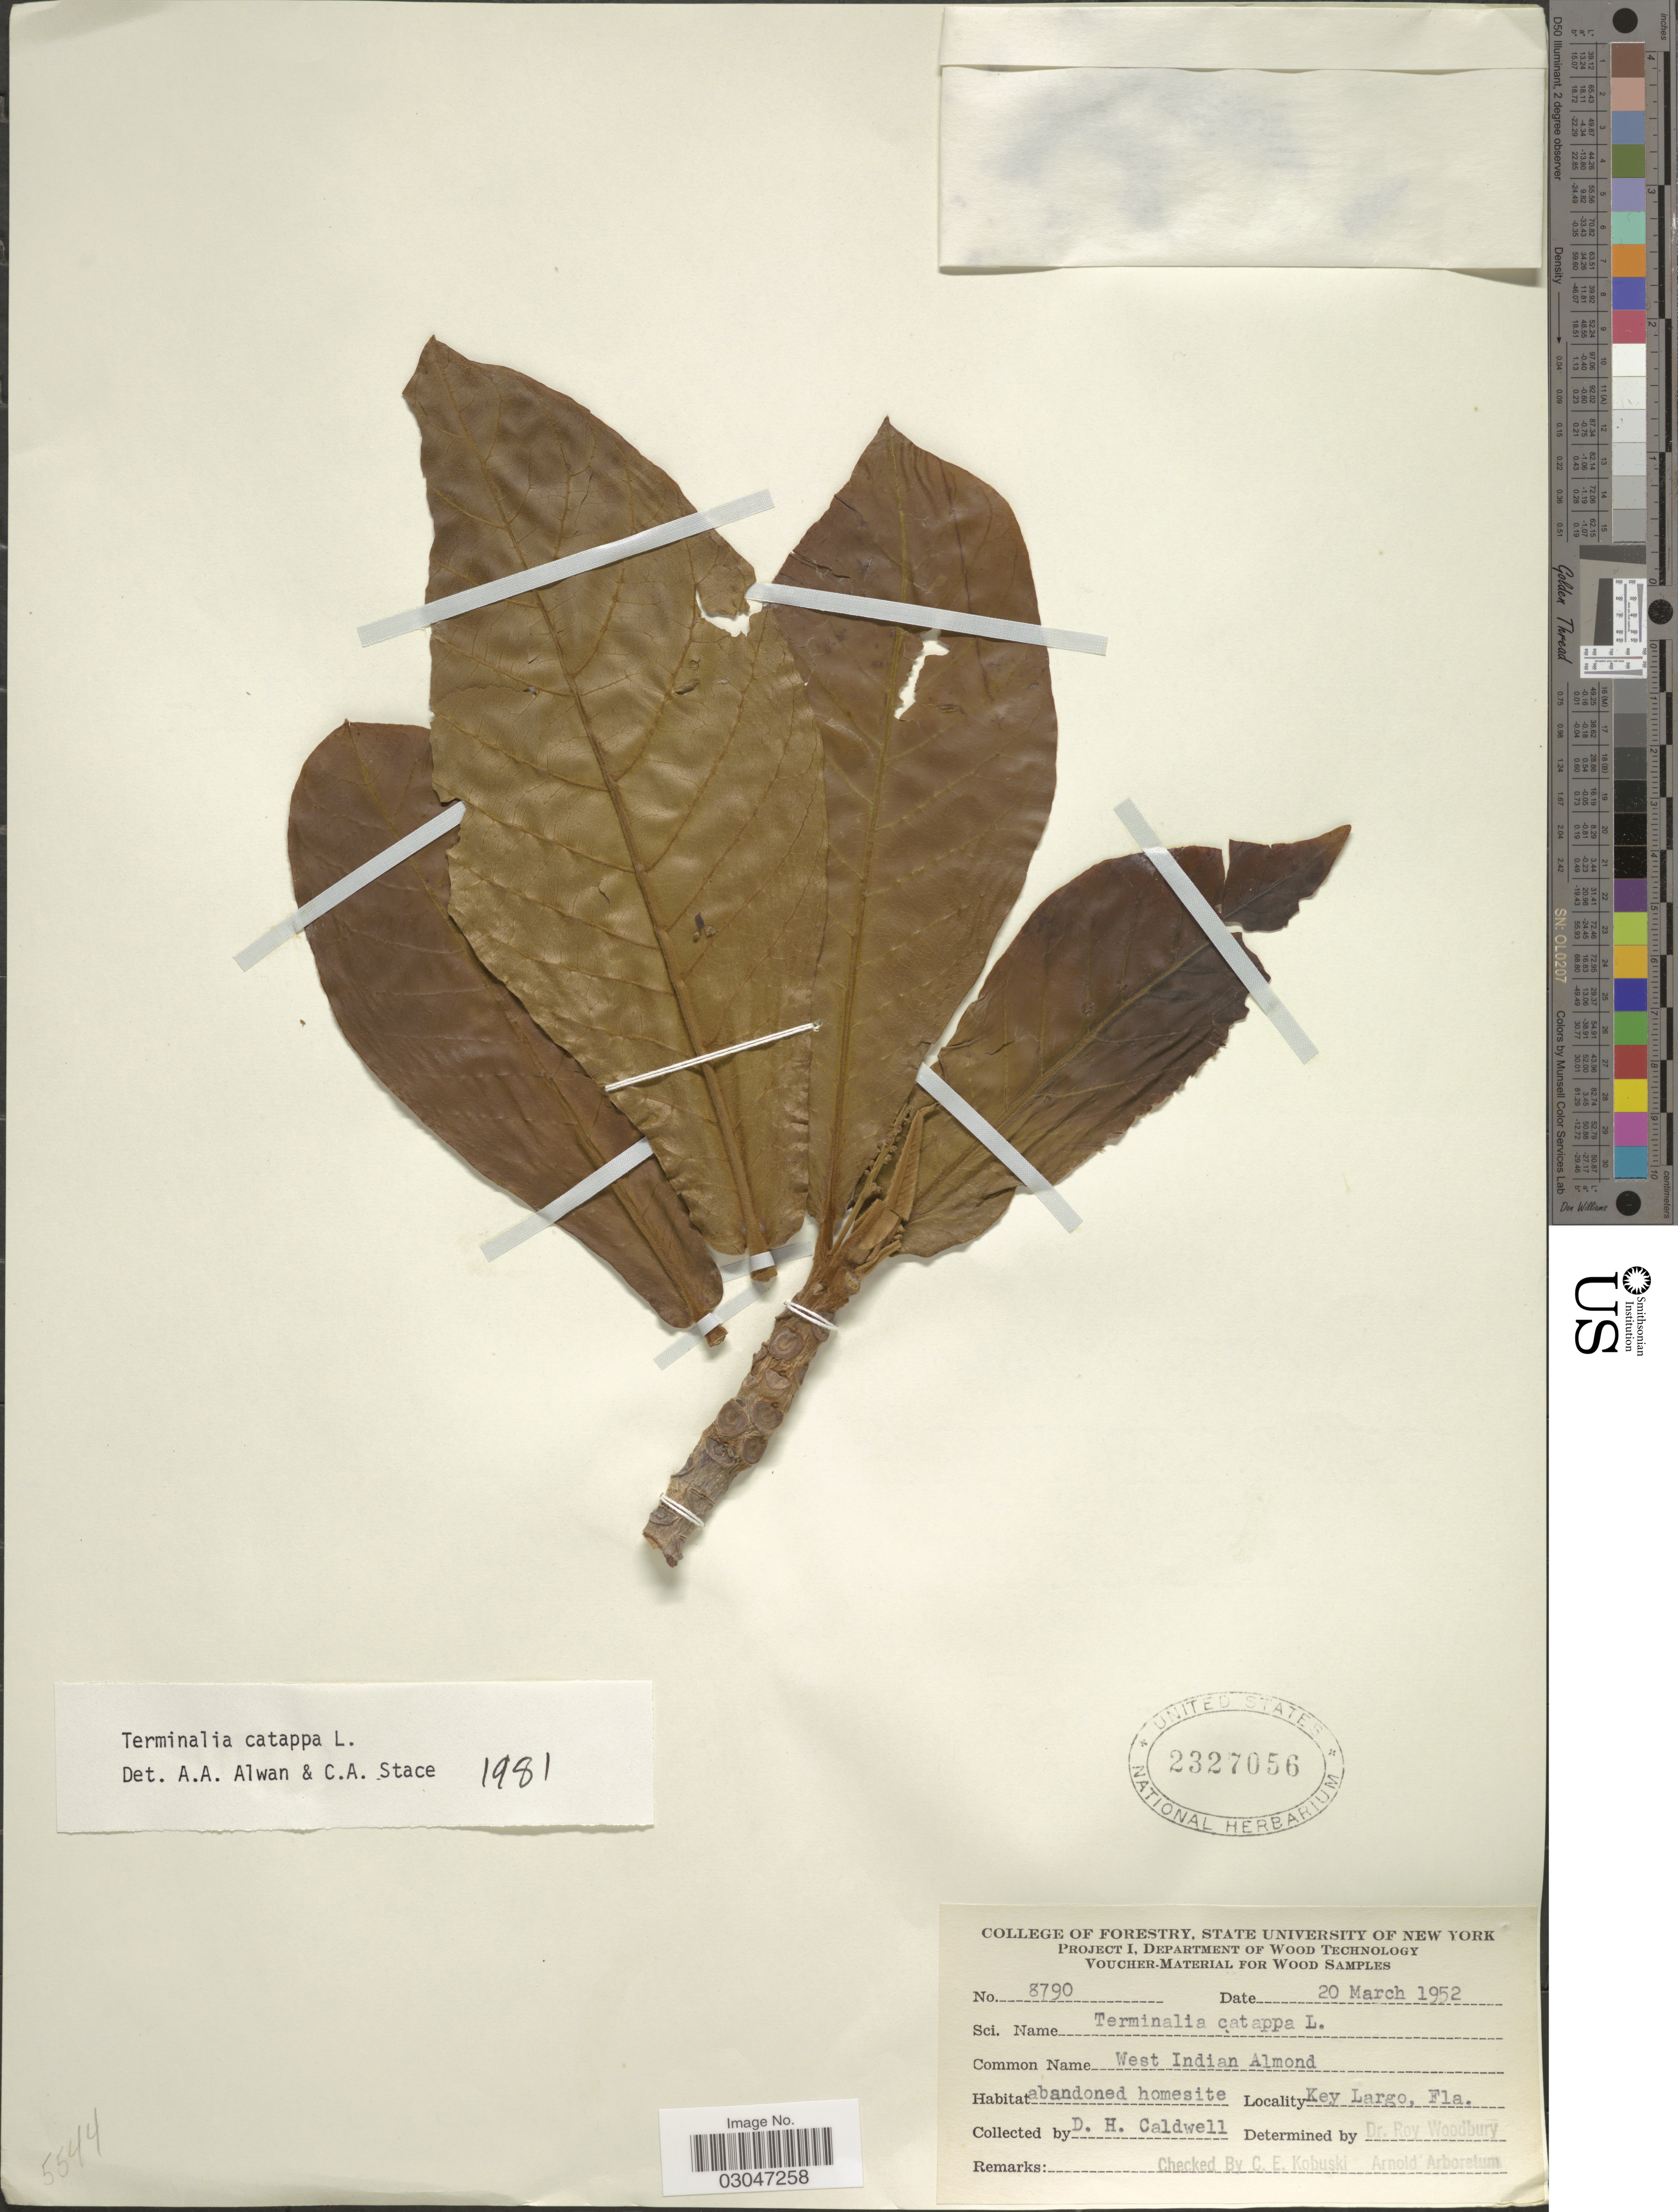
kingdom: Plantae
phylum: Tracheophyta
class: Magnoliopsida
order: Myrtales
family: Combretaceae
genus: Terminalia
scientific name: Terminalia catappa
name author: L.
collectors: D. H. Caldwell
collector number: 8790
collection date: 1952-03-20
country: United States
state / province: Florida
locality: Key Largo.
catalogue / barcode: US 2327056